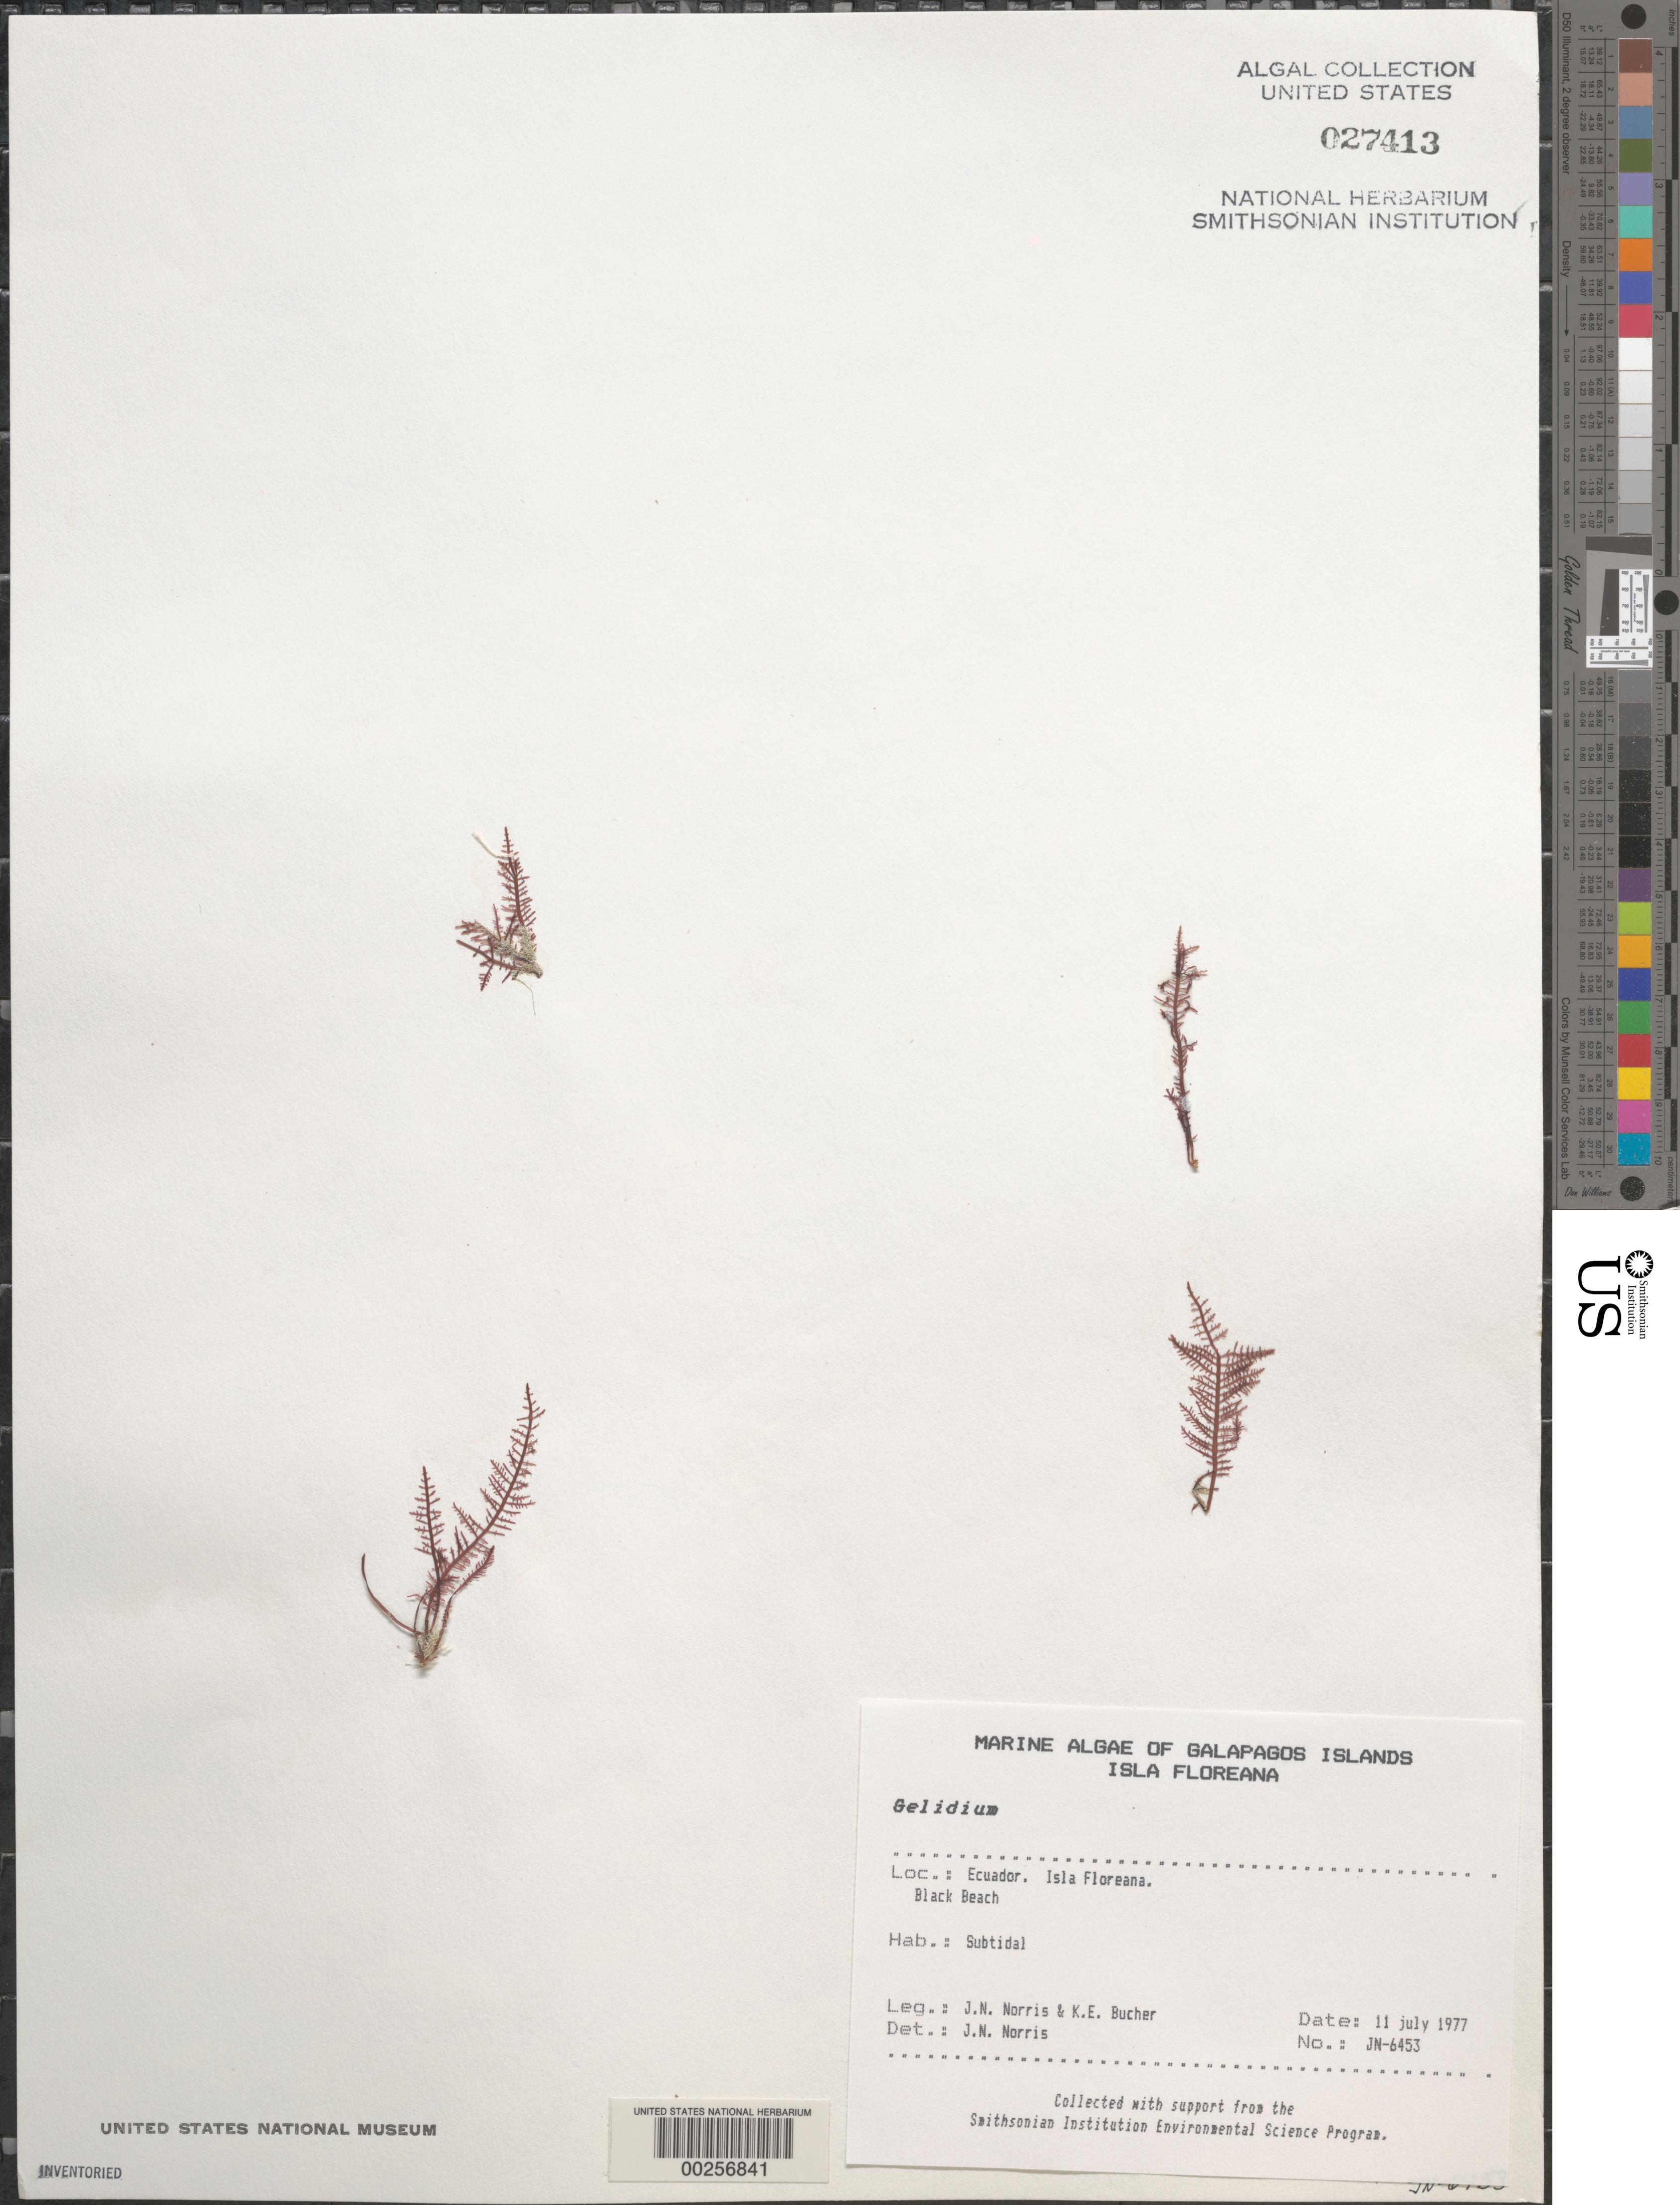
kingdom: Plantae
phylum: Rhodophyta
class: Florideophyceae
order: Gelidiales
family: Gelidiaceae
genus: Gelidium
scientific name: Gelidium sp.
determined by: Norris, James N.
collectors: J. N. Norris & K. E. Bucher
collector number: JN-6453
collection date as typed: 11 Jul 1977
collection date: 1977-07-11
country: Ecuador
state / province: Colón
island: Floreana [Charles, Santa Maria]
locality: Black Beach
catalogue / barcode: US 27413